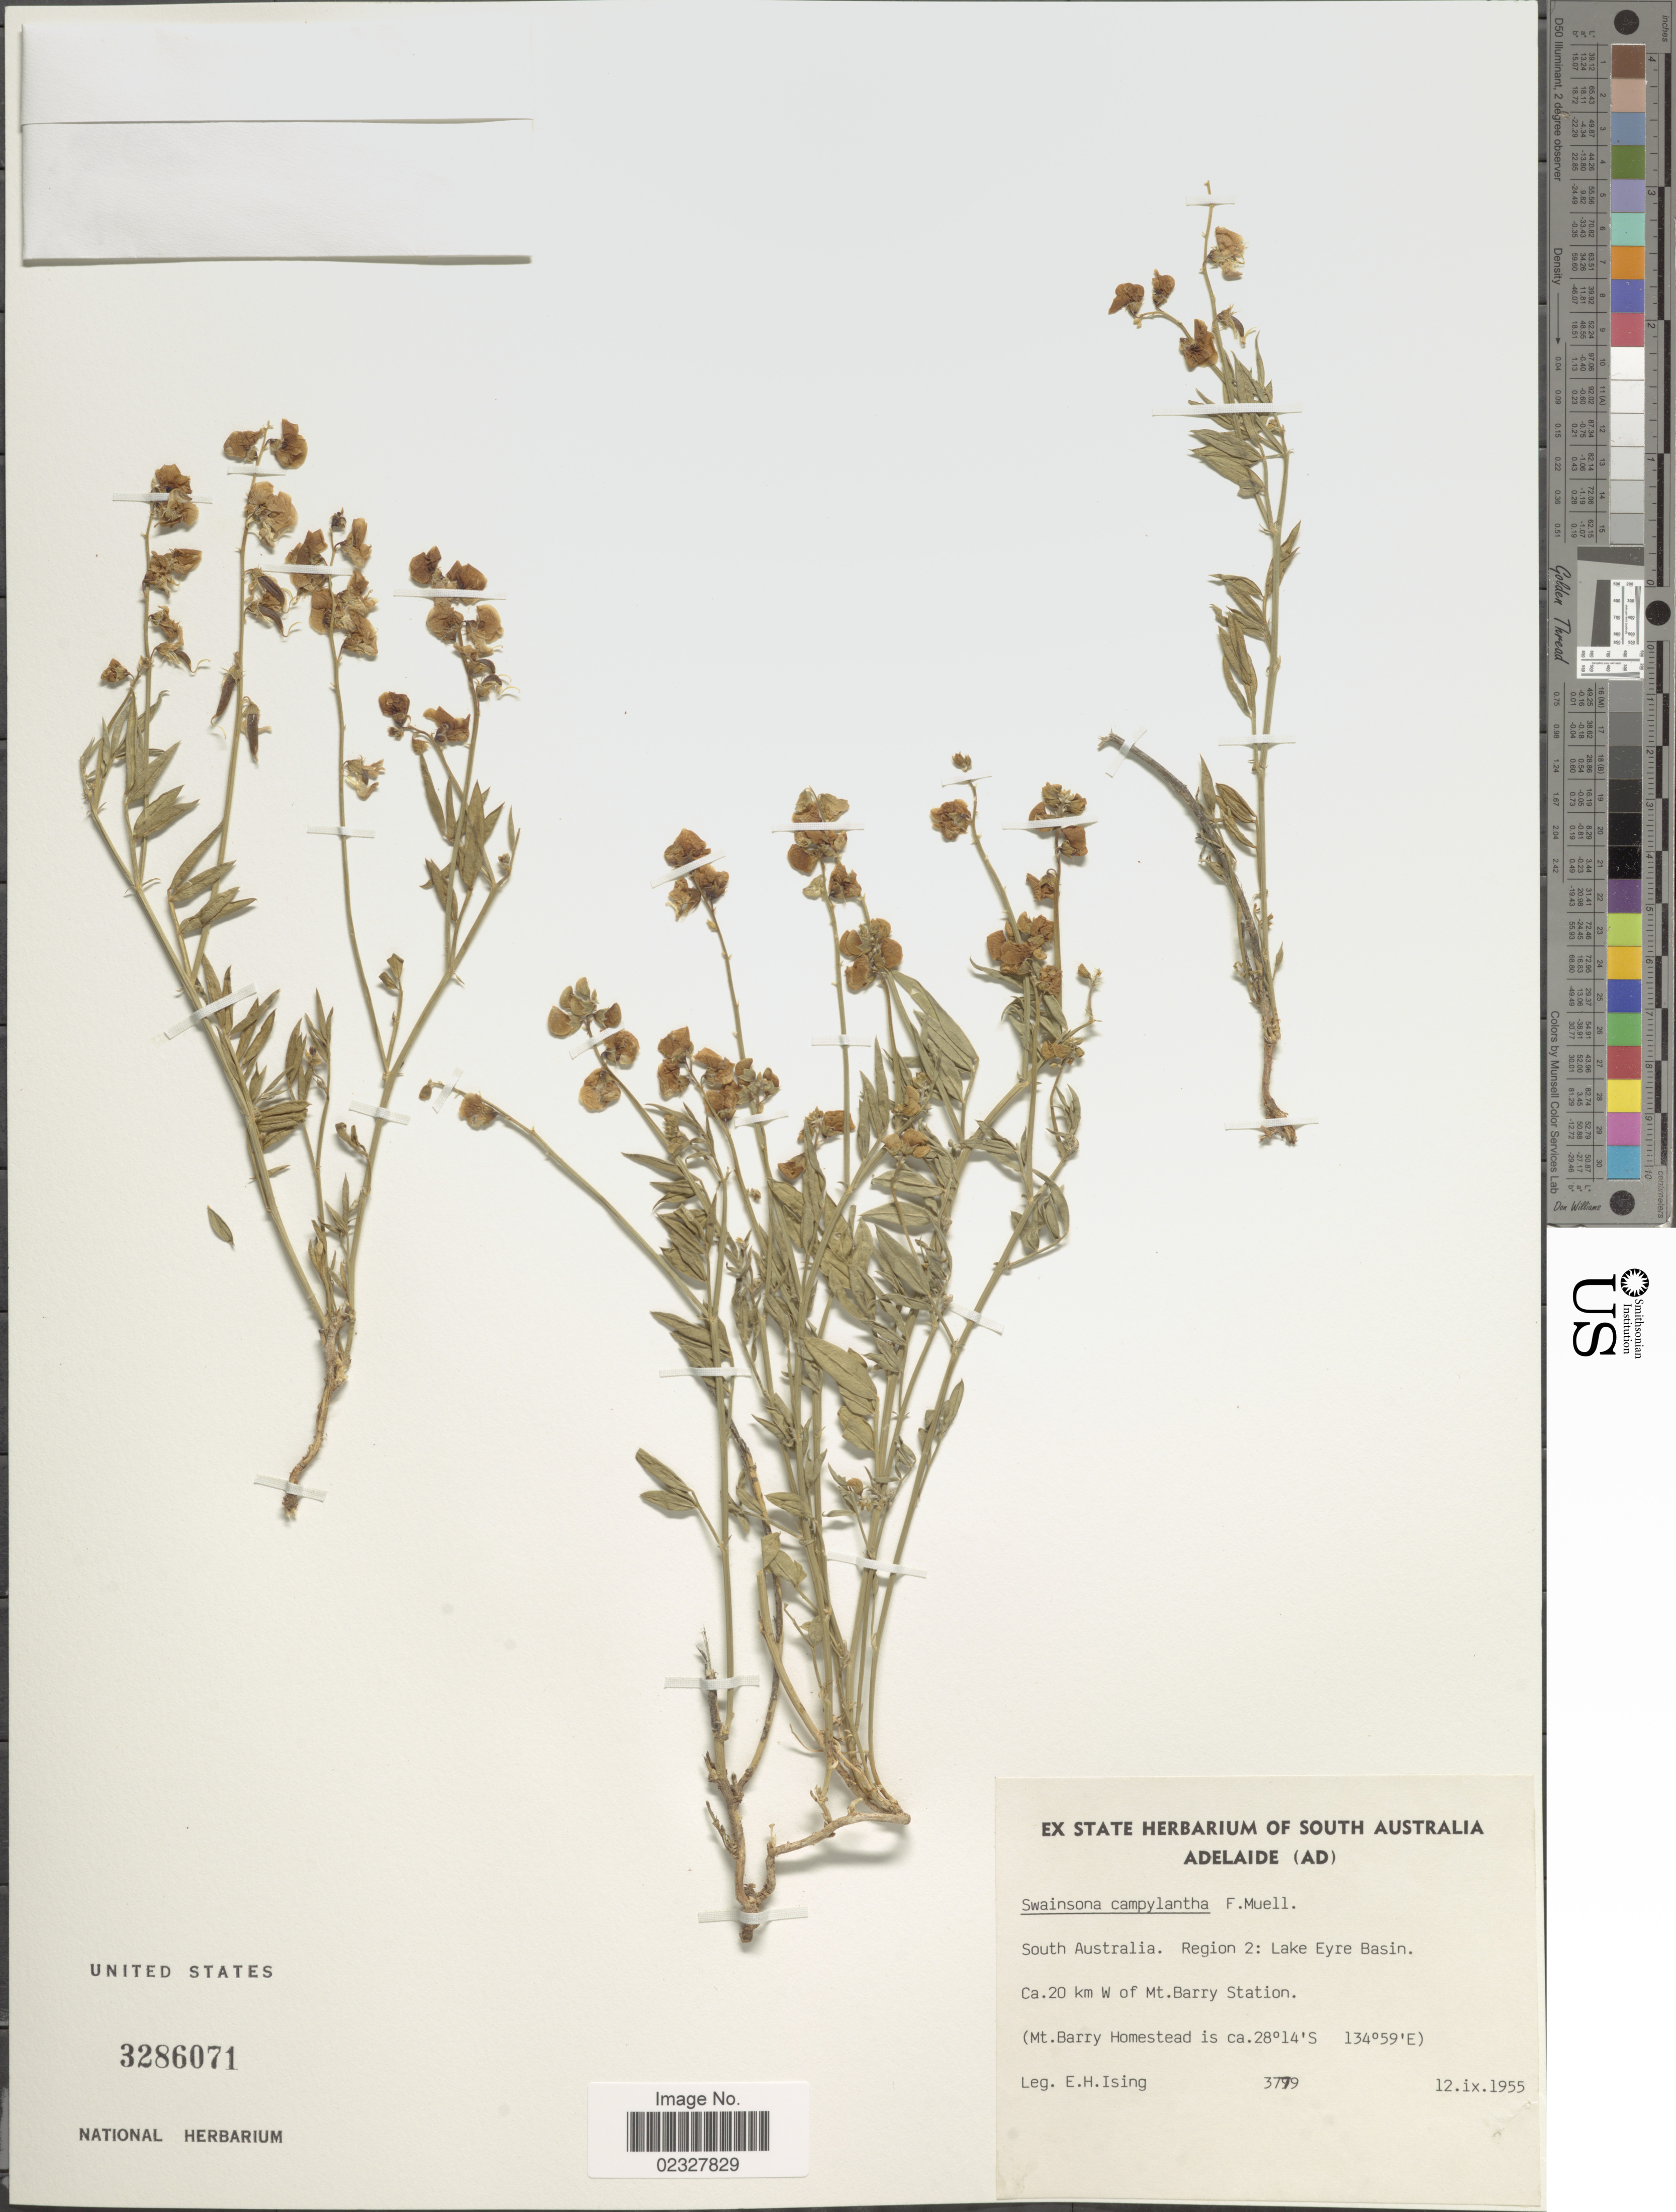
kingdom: Plantae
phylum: Tracheophyta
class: Magnoliopsida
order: Fabales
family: Fabaceae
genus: Swainsona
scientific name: Swainsona campylantha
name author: F. Muell.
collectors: E. Ising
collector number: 3779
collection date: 1955-09-12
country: Australia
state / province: South Australia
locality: South Australia, Region 2 : Lake Eyre Basin. Ca. 20 km W of Mt. Barry Station.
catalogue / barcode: US 3286071